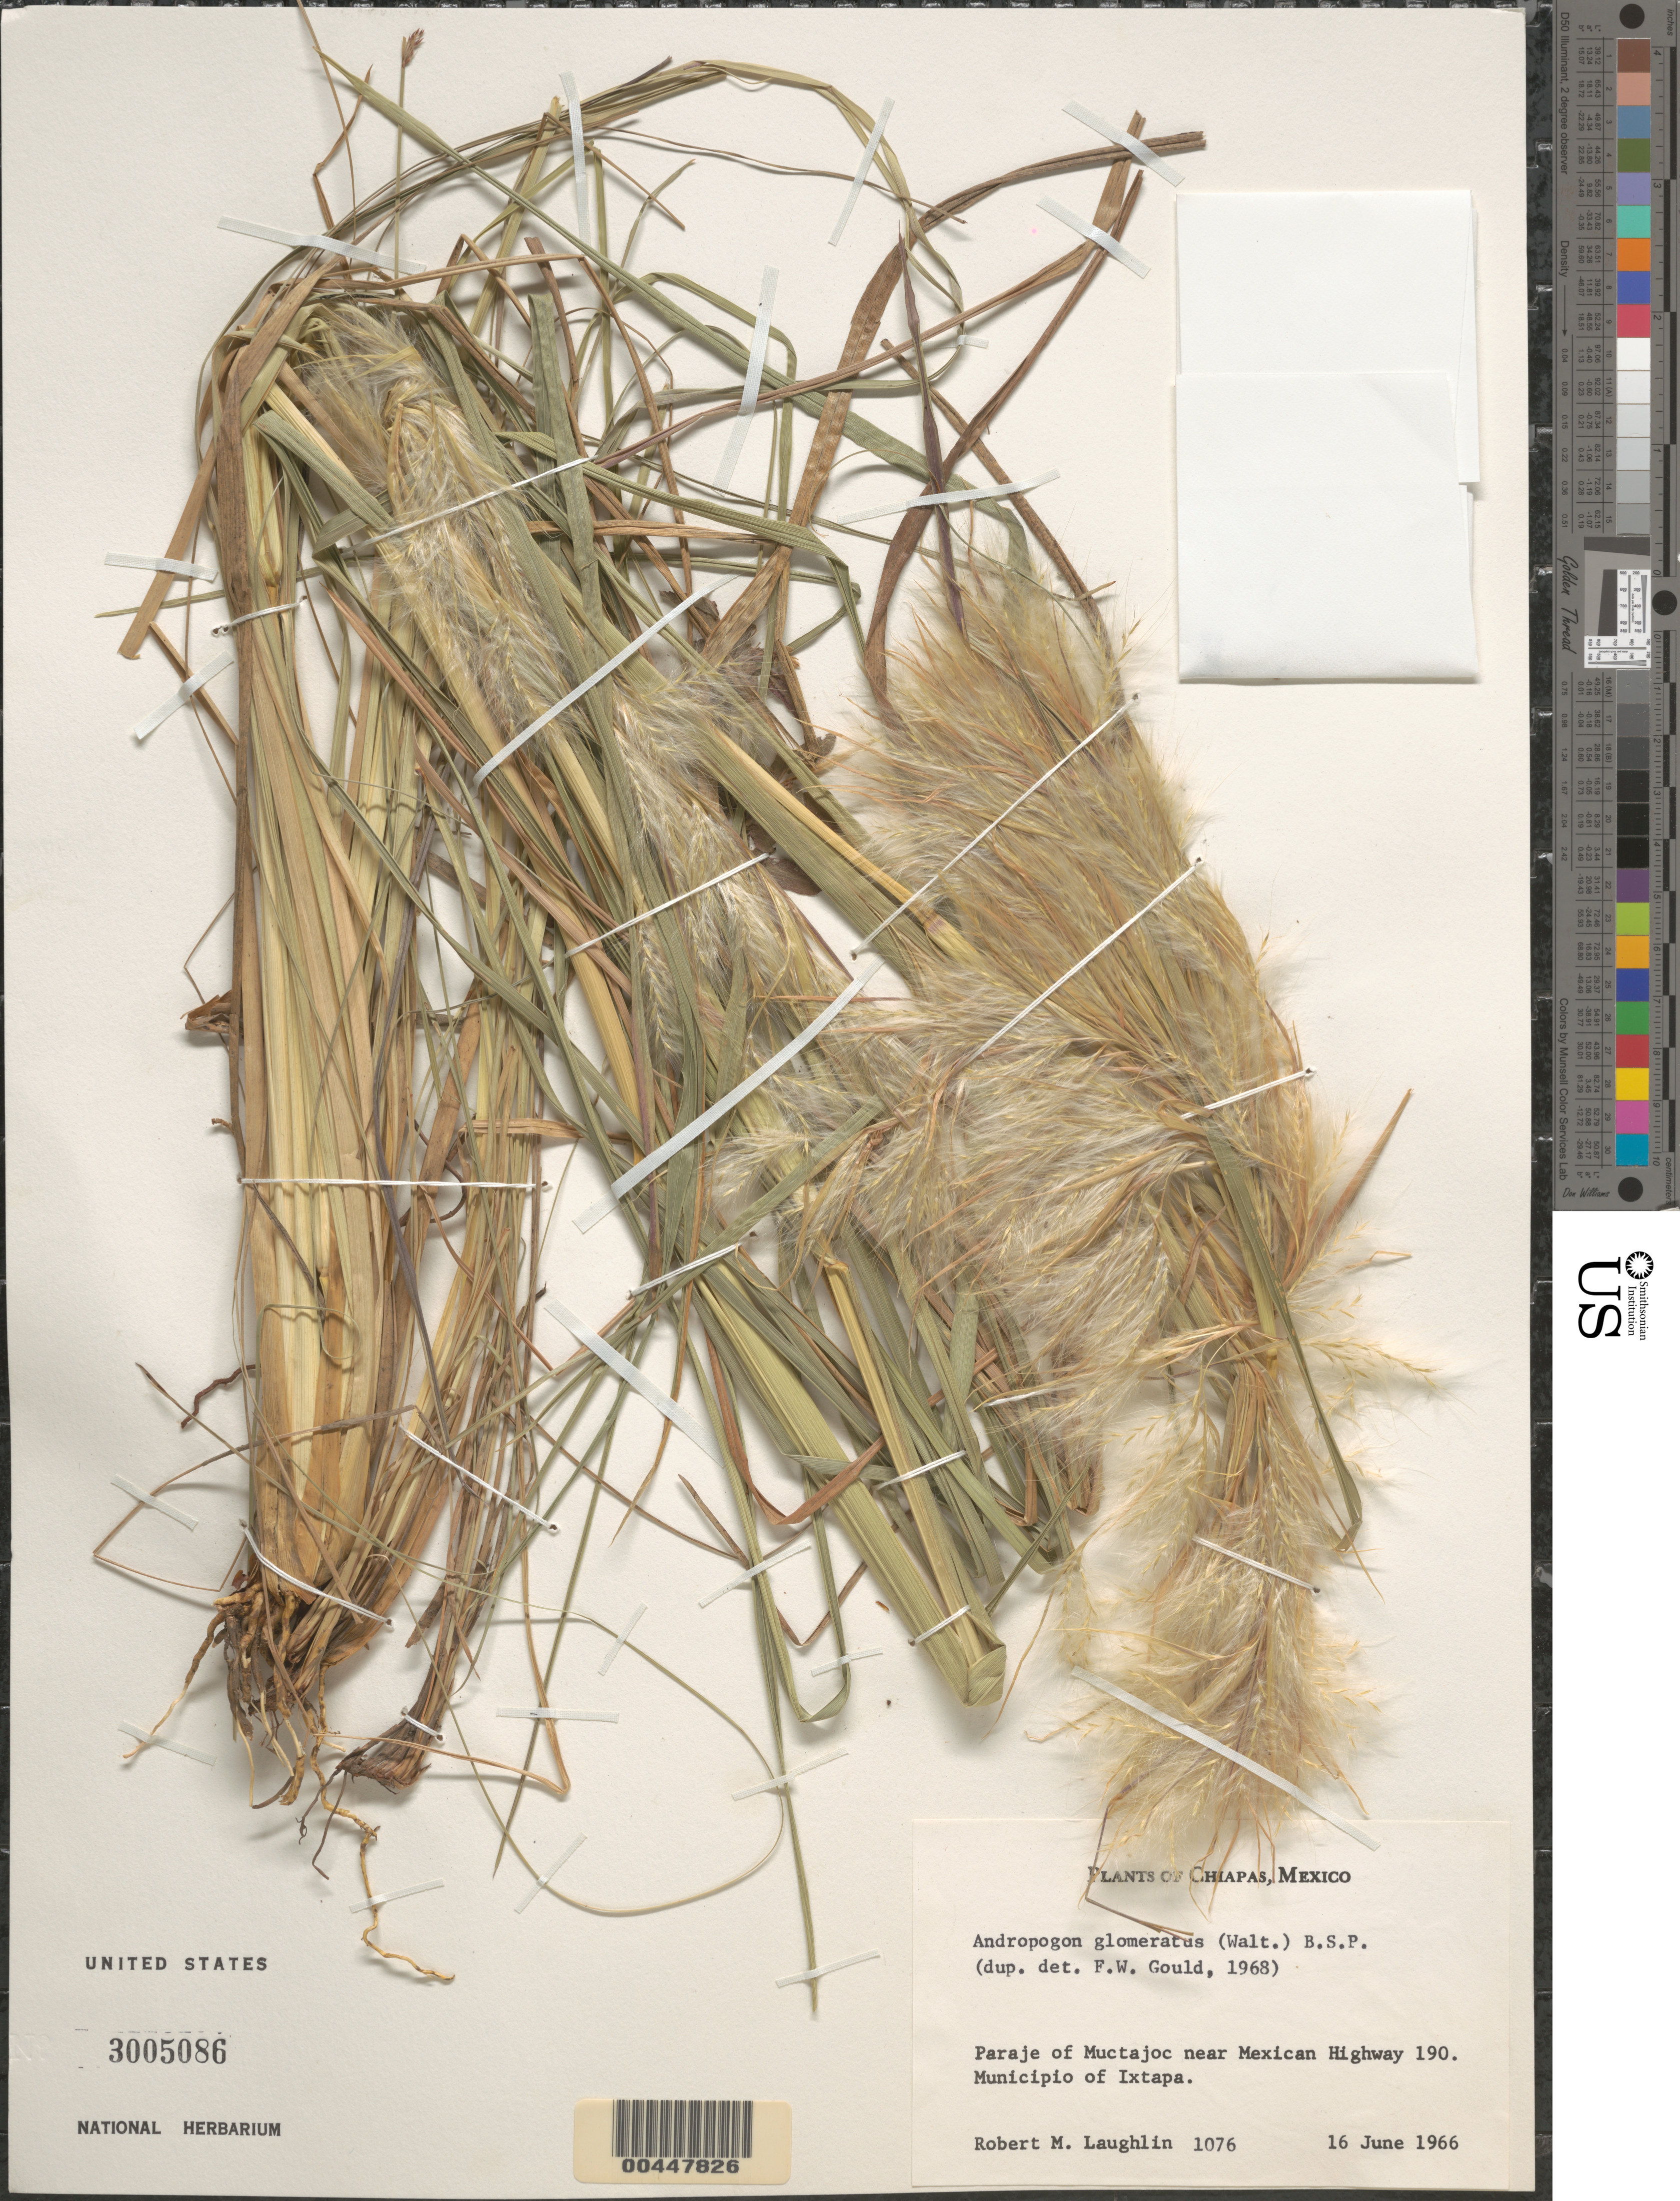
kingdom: Plantae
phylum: Tracheophyta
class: Liliopsida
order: Poales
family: Poaceae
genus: Andropogon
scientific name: Andropogon glomeratus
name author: (Walter) Britton, Stearns & Poggenb.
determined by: Gould, F. W.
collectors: R. M. Laughlin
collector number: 1076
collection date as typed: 16 Jun 1966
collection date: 1966-06-16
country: Mexico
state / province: Chiapas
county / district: Ixtapa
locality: Paraje of Muctajoc near Mexican Hwy 190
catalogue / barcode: US 3005086